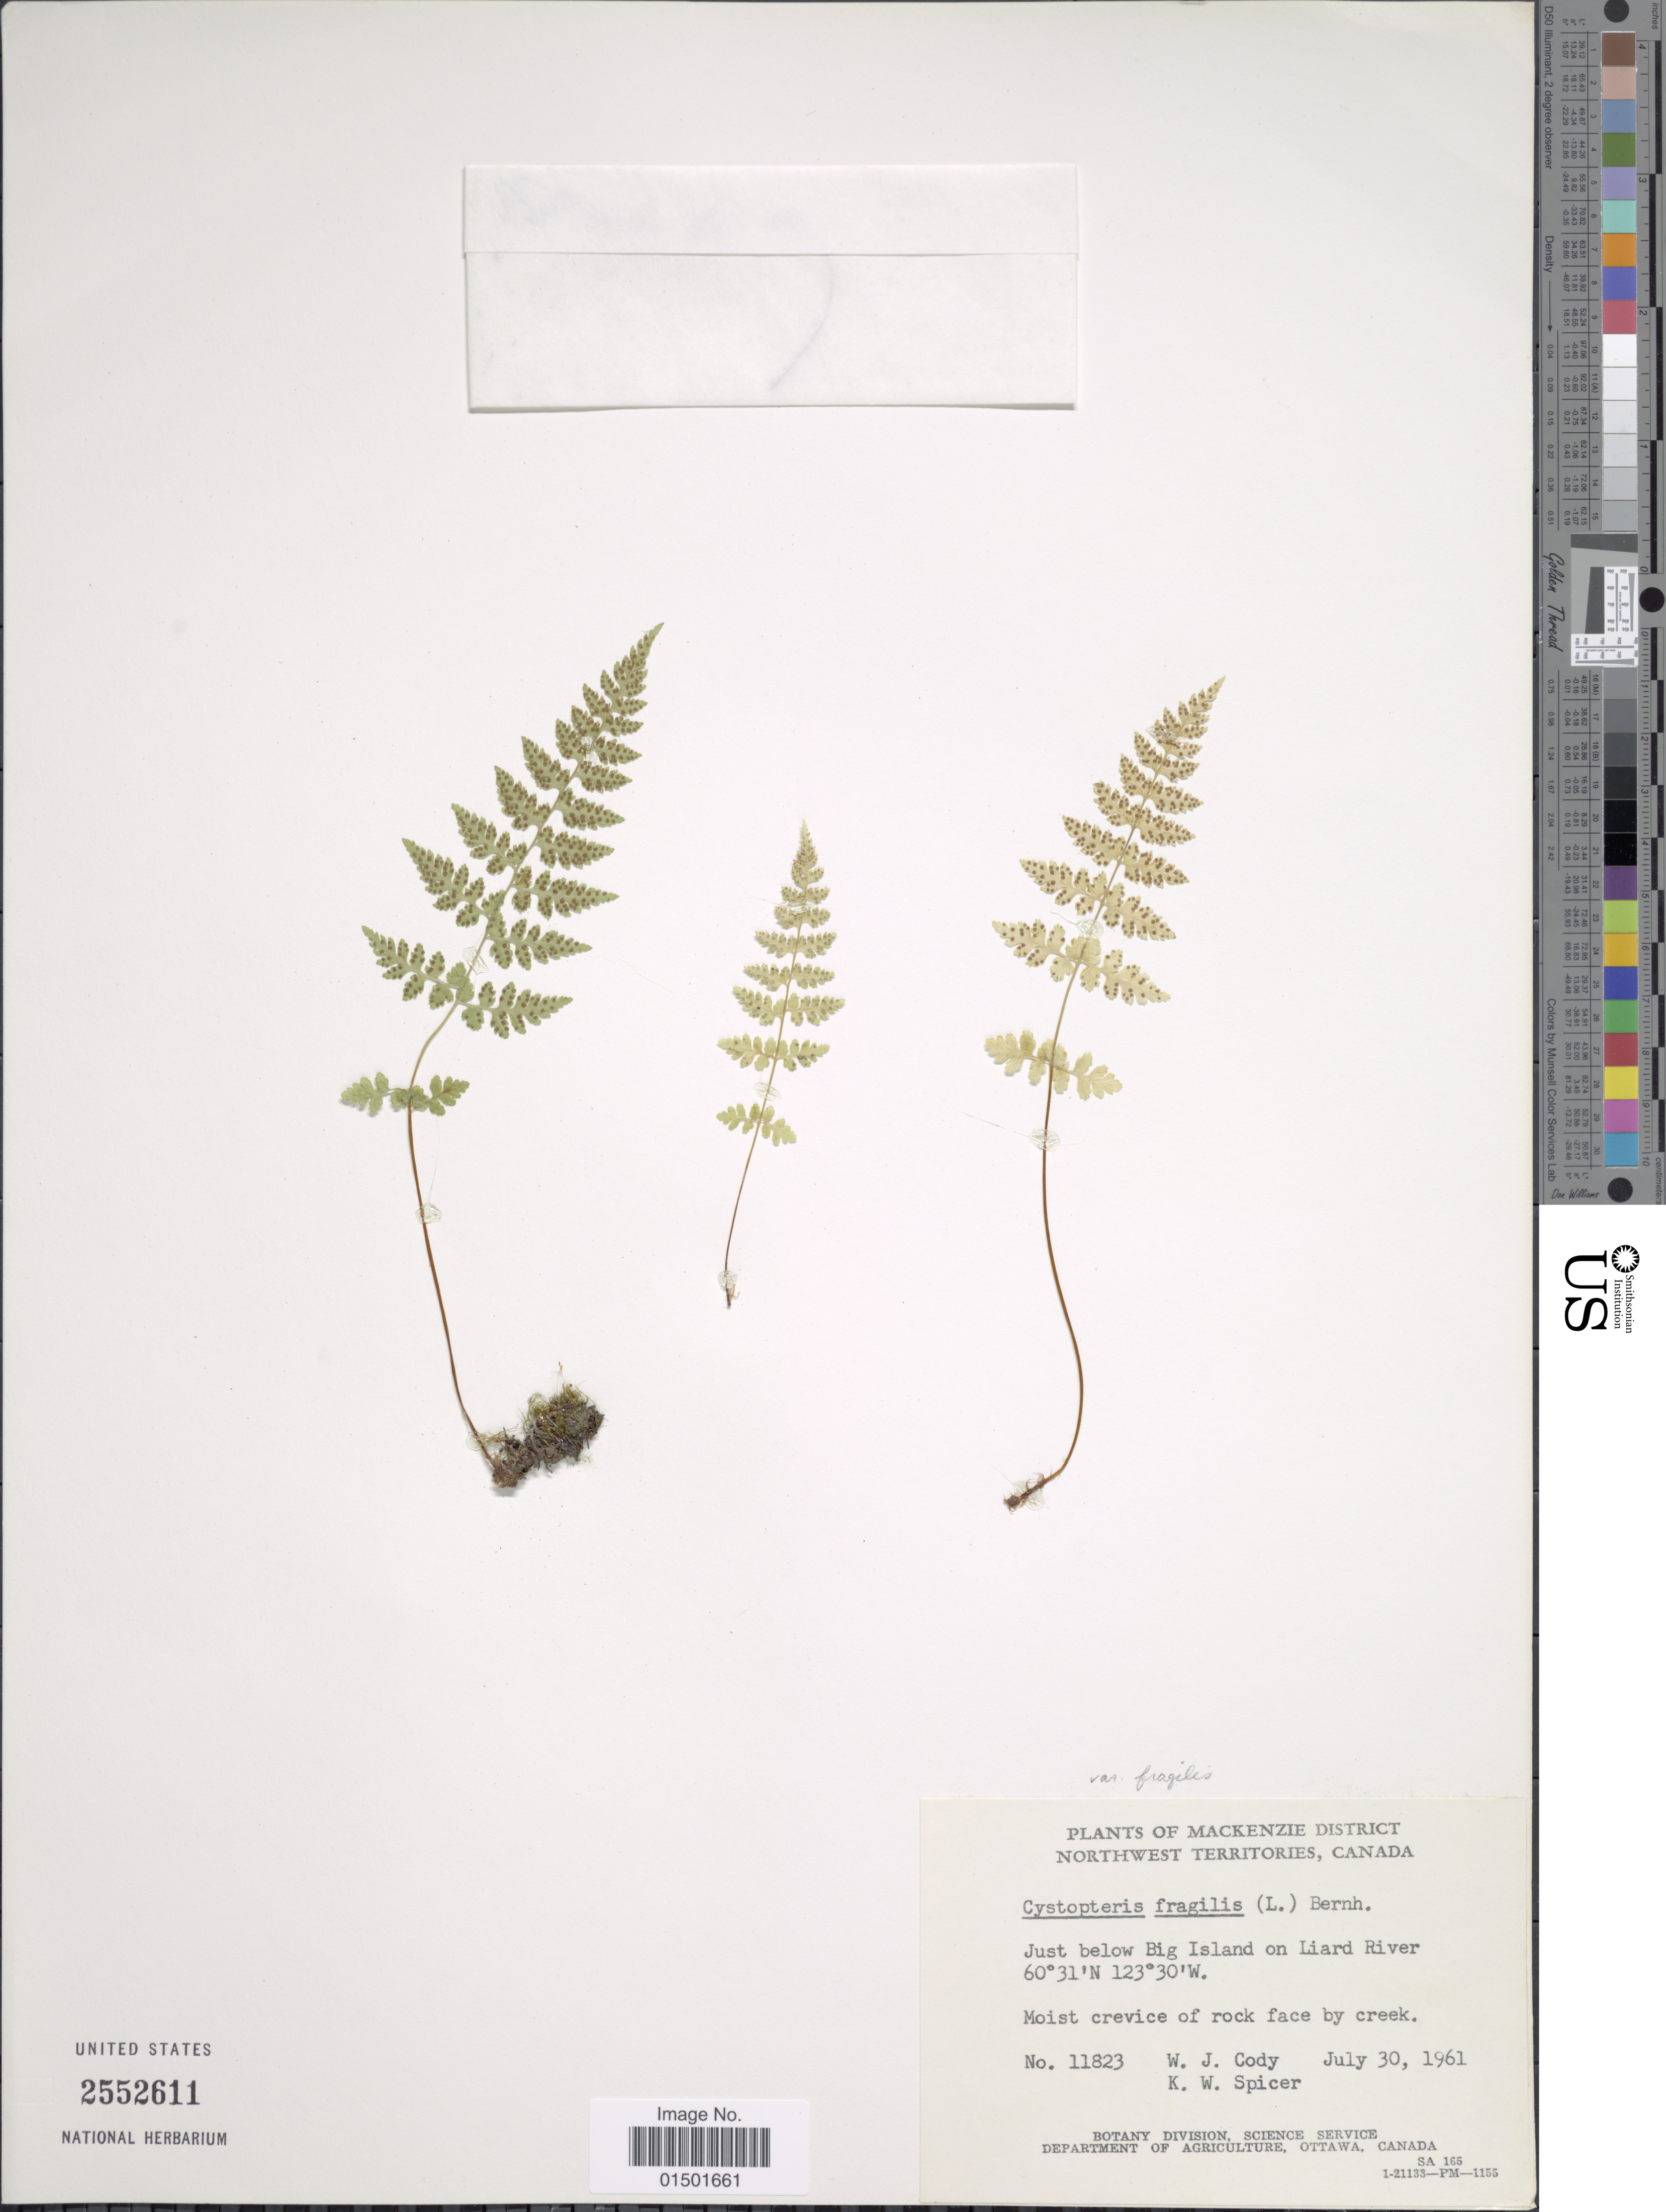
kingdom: Plantae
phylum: Tracheophyta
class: Polypodiopsida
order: Polypodiales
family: Cystopteridaceae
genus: Cystopteris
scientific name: Cystopteris fragilis var. fragilis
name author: (L.) Bernh.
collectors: W. Cody & K. Spicer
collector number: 11823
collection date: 1961-07-30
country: Canada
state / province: Northwest Territories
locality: Mackenzie District. Just below Big Island on Liard River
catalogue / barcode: US 2552611